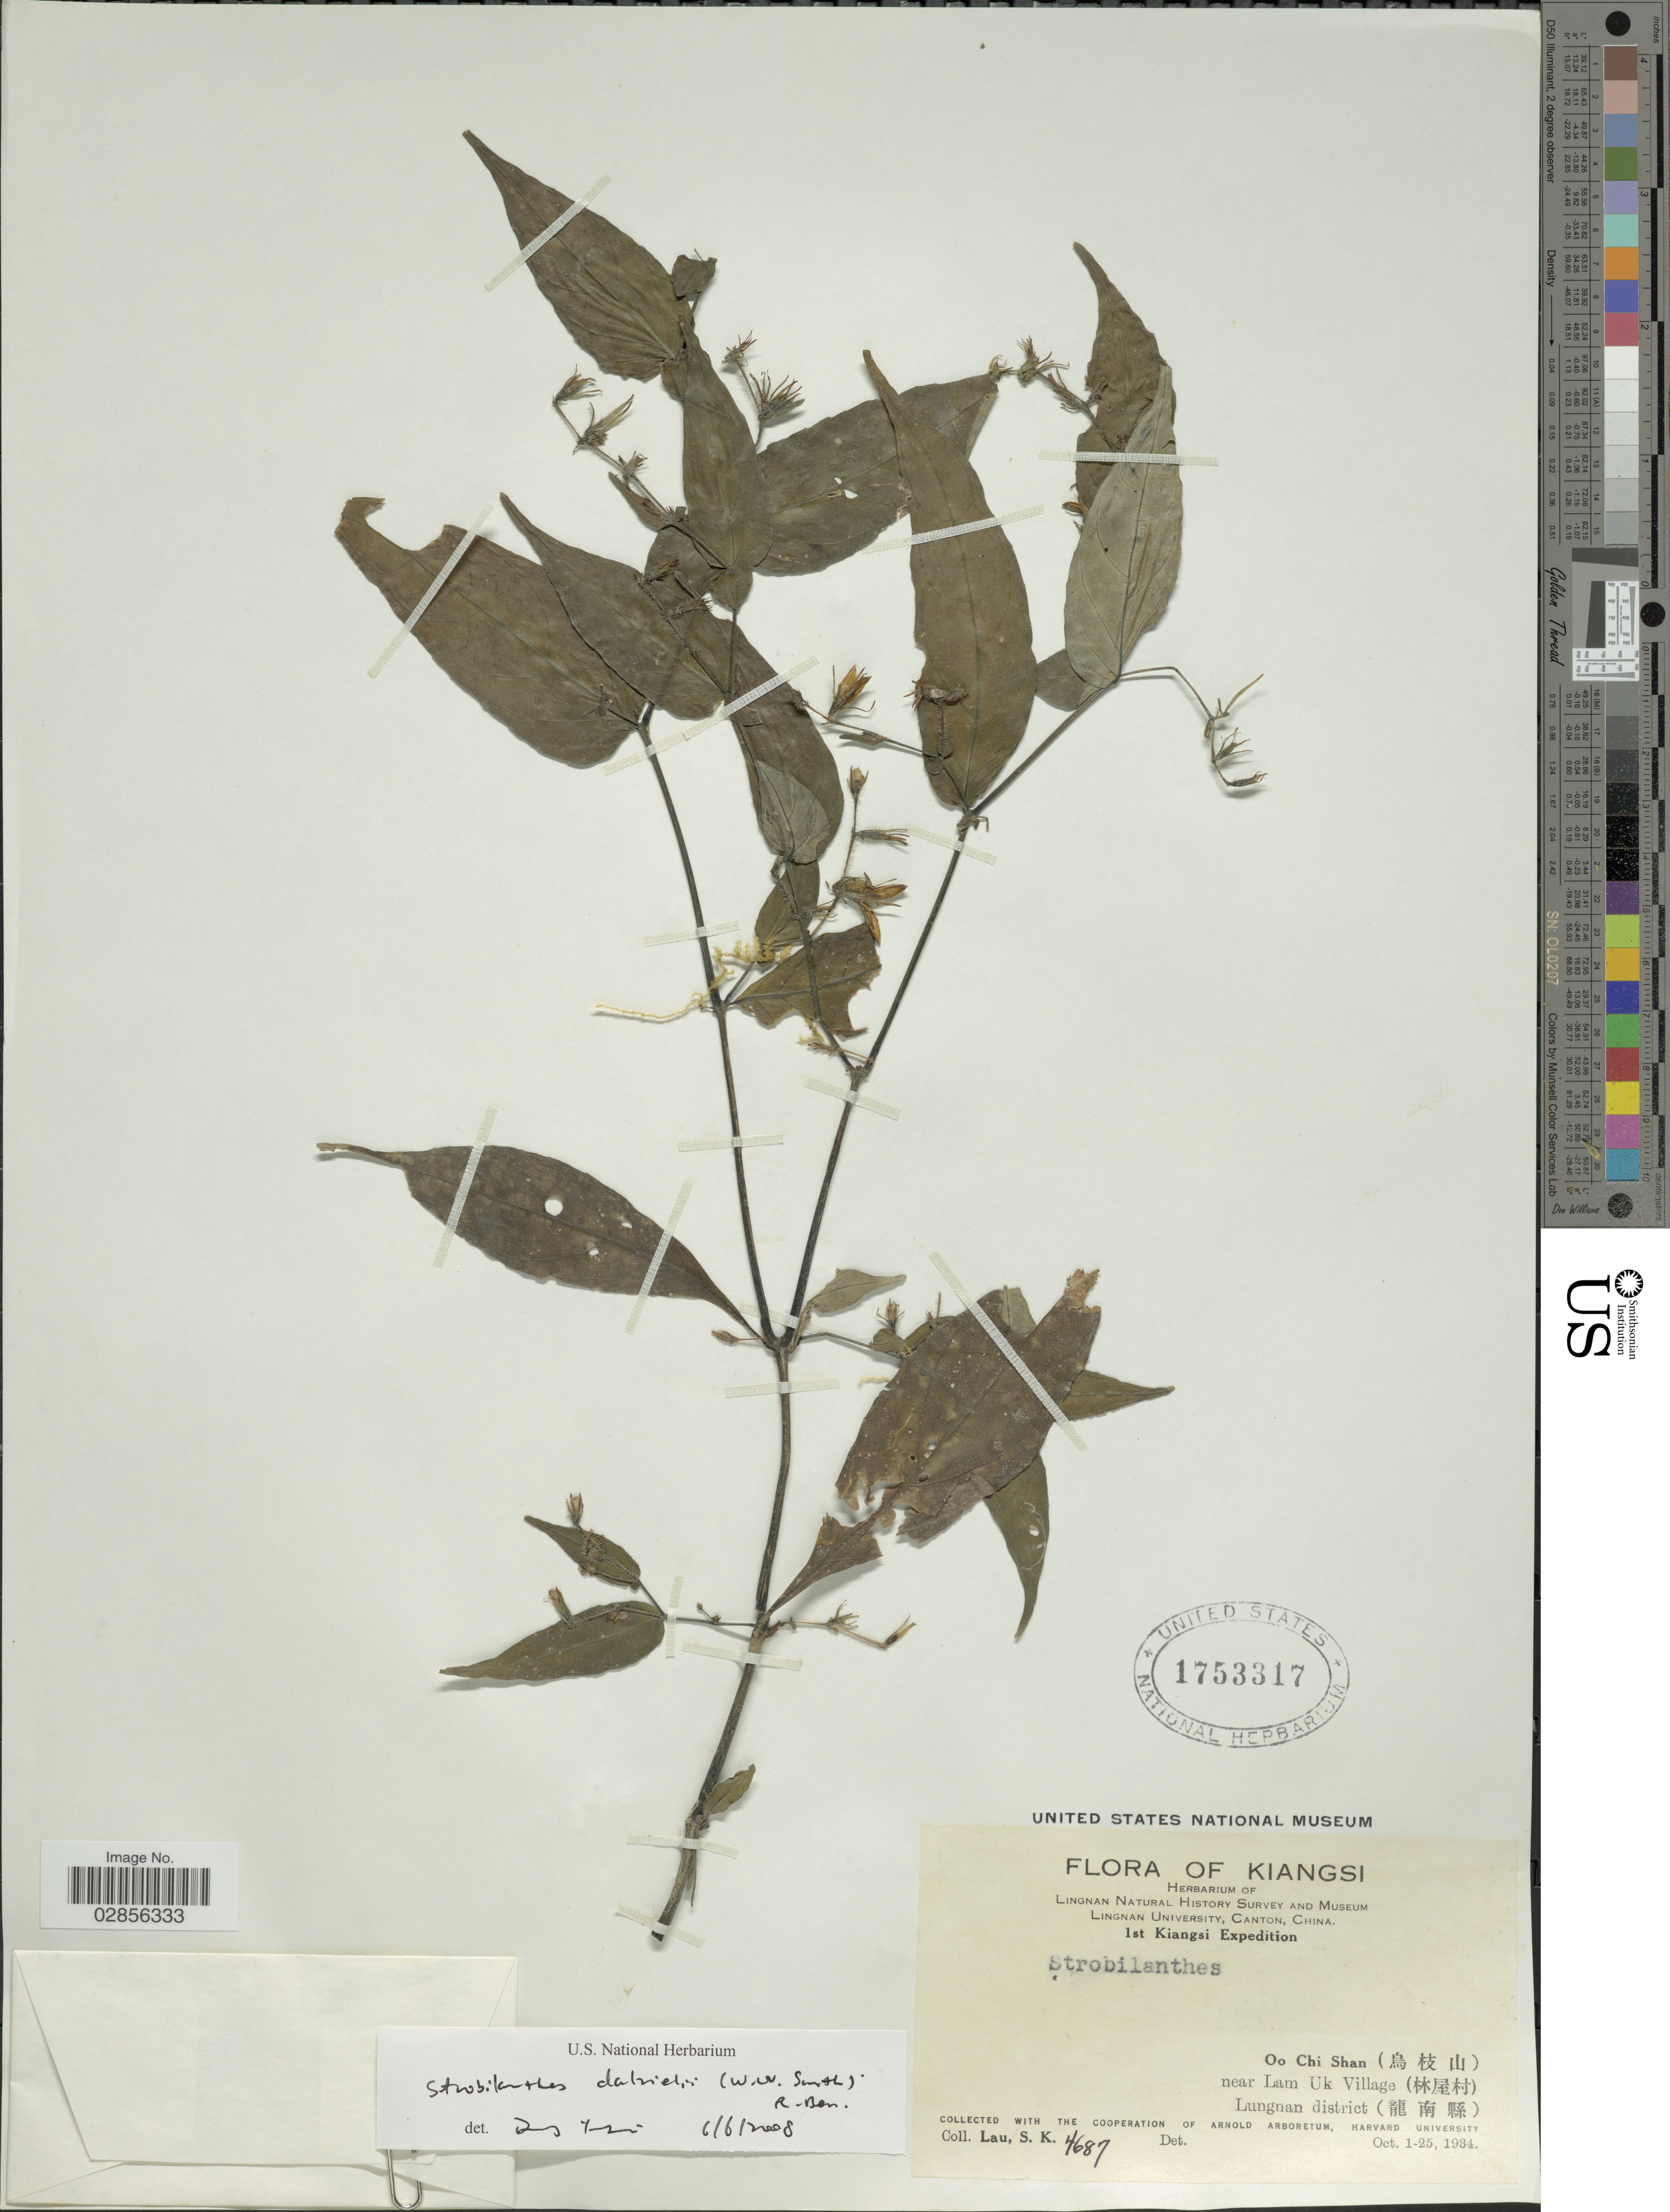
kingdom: Plantae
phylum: Tracheophyta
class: Magnoliopsida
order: Lamiales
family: Acanthaceae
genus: Strobilanthes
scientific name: Strobilanthes dalzielii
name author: T. Anderson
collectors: S. K. Lau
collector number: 4687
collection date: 1934-10-01/1934-10-25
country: China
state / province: Jiangxi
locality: Kiangsi. Oo Chi Shan. Near Lam Uk Village. Lungnan district.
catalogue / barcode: US 1753317